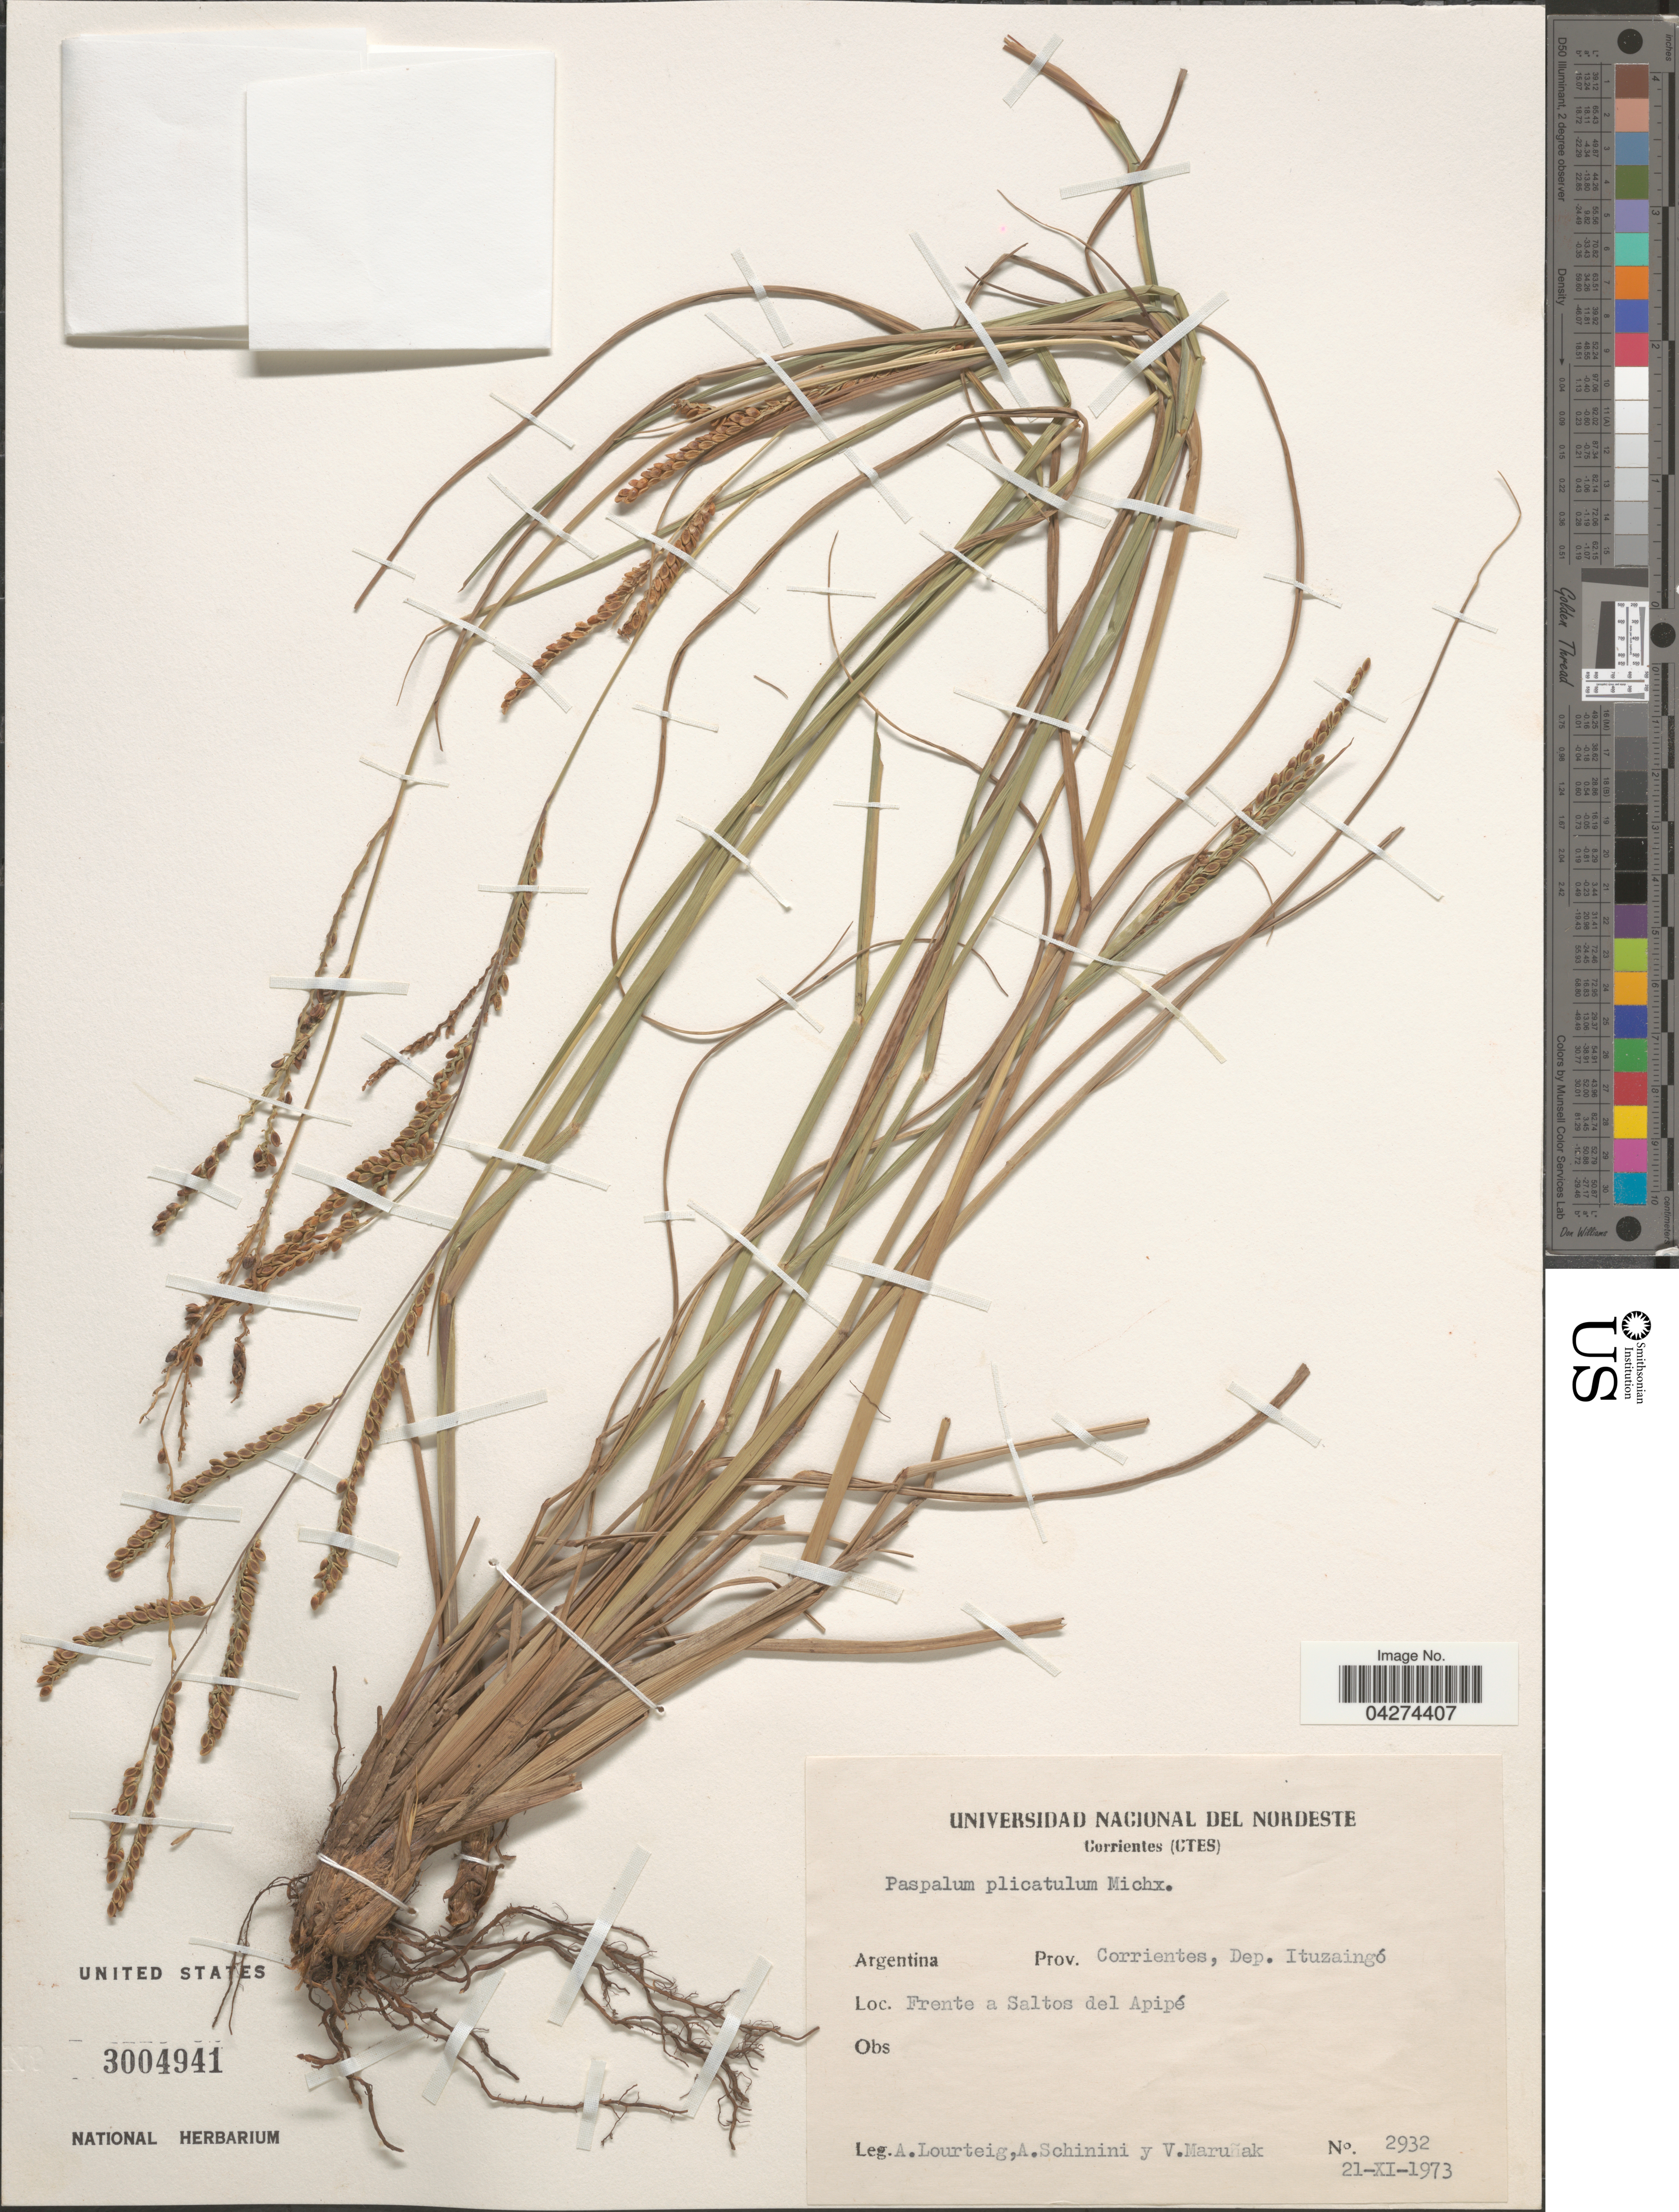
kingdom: Plantae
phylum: Tracheophyta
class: Liliopsida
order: Poales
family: Poaceae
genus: Paspalum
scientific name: Paspalum plicatulum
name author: Michx.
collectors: A. Lourteig, A. Schinini & V. Maruñak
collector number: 2932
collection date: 1973-11-21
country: Argentina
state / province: Corrientes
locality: Dep. Ituzaingó. Frente a Saltos del Apipé.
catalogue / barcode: US 3004941